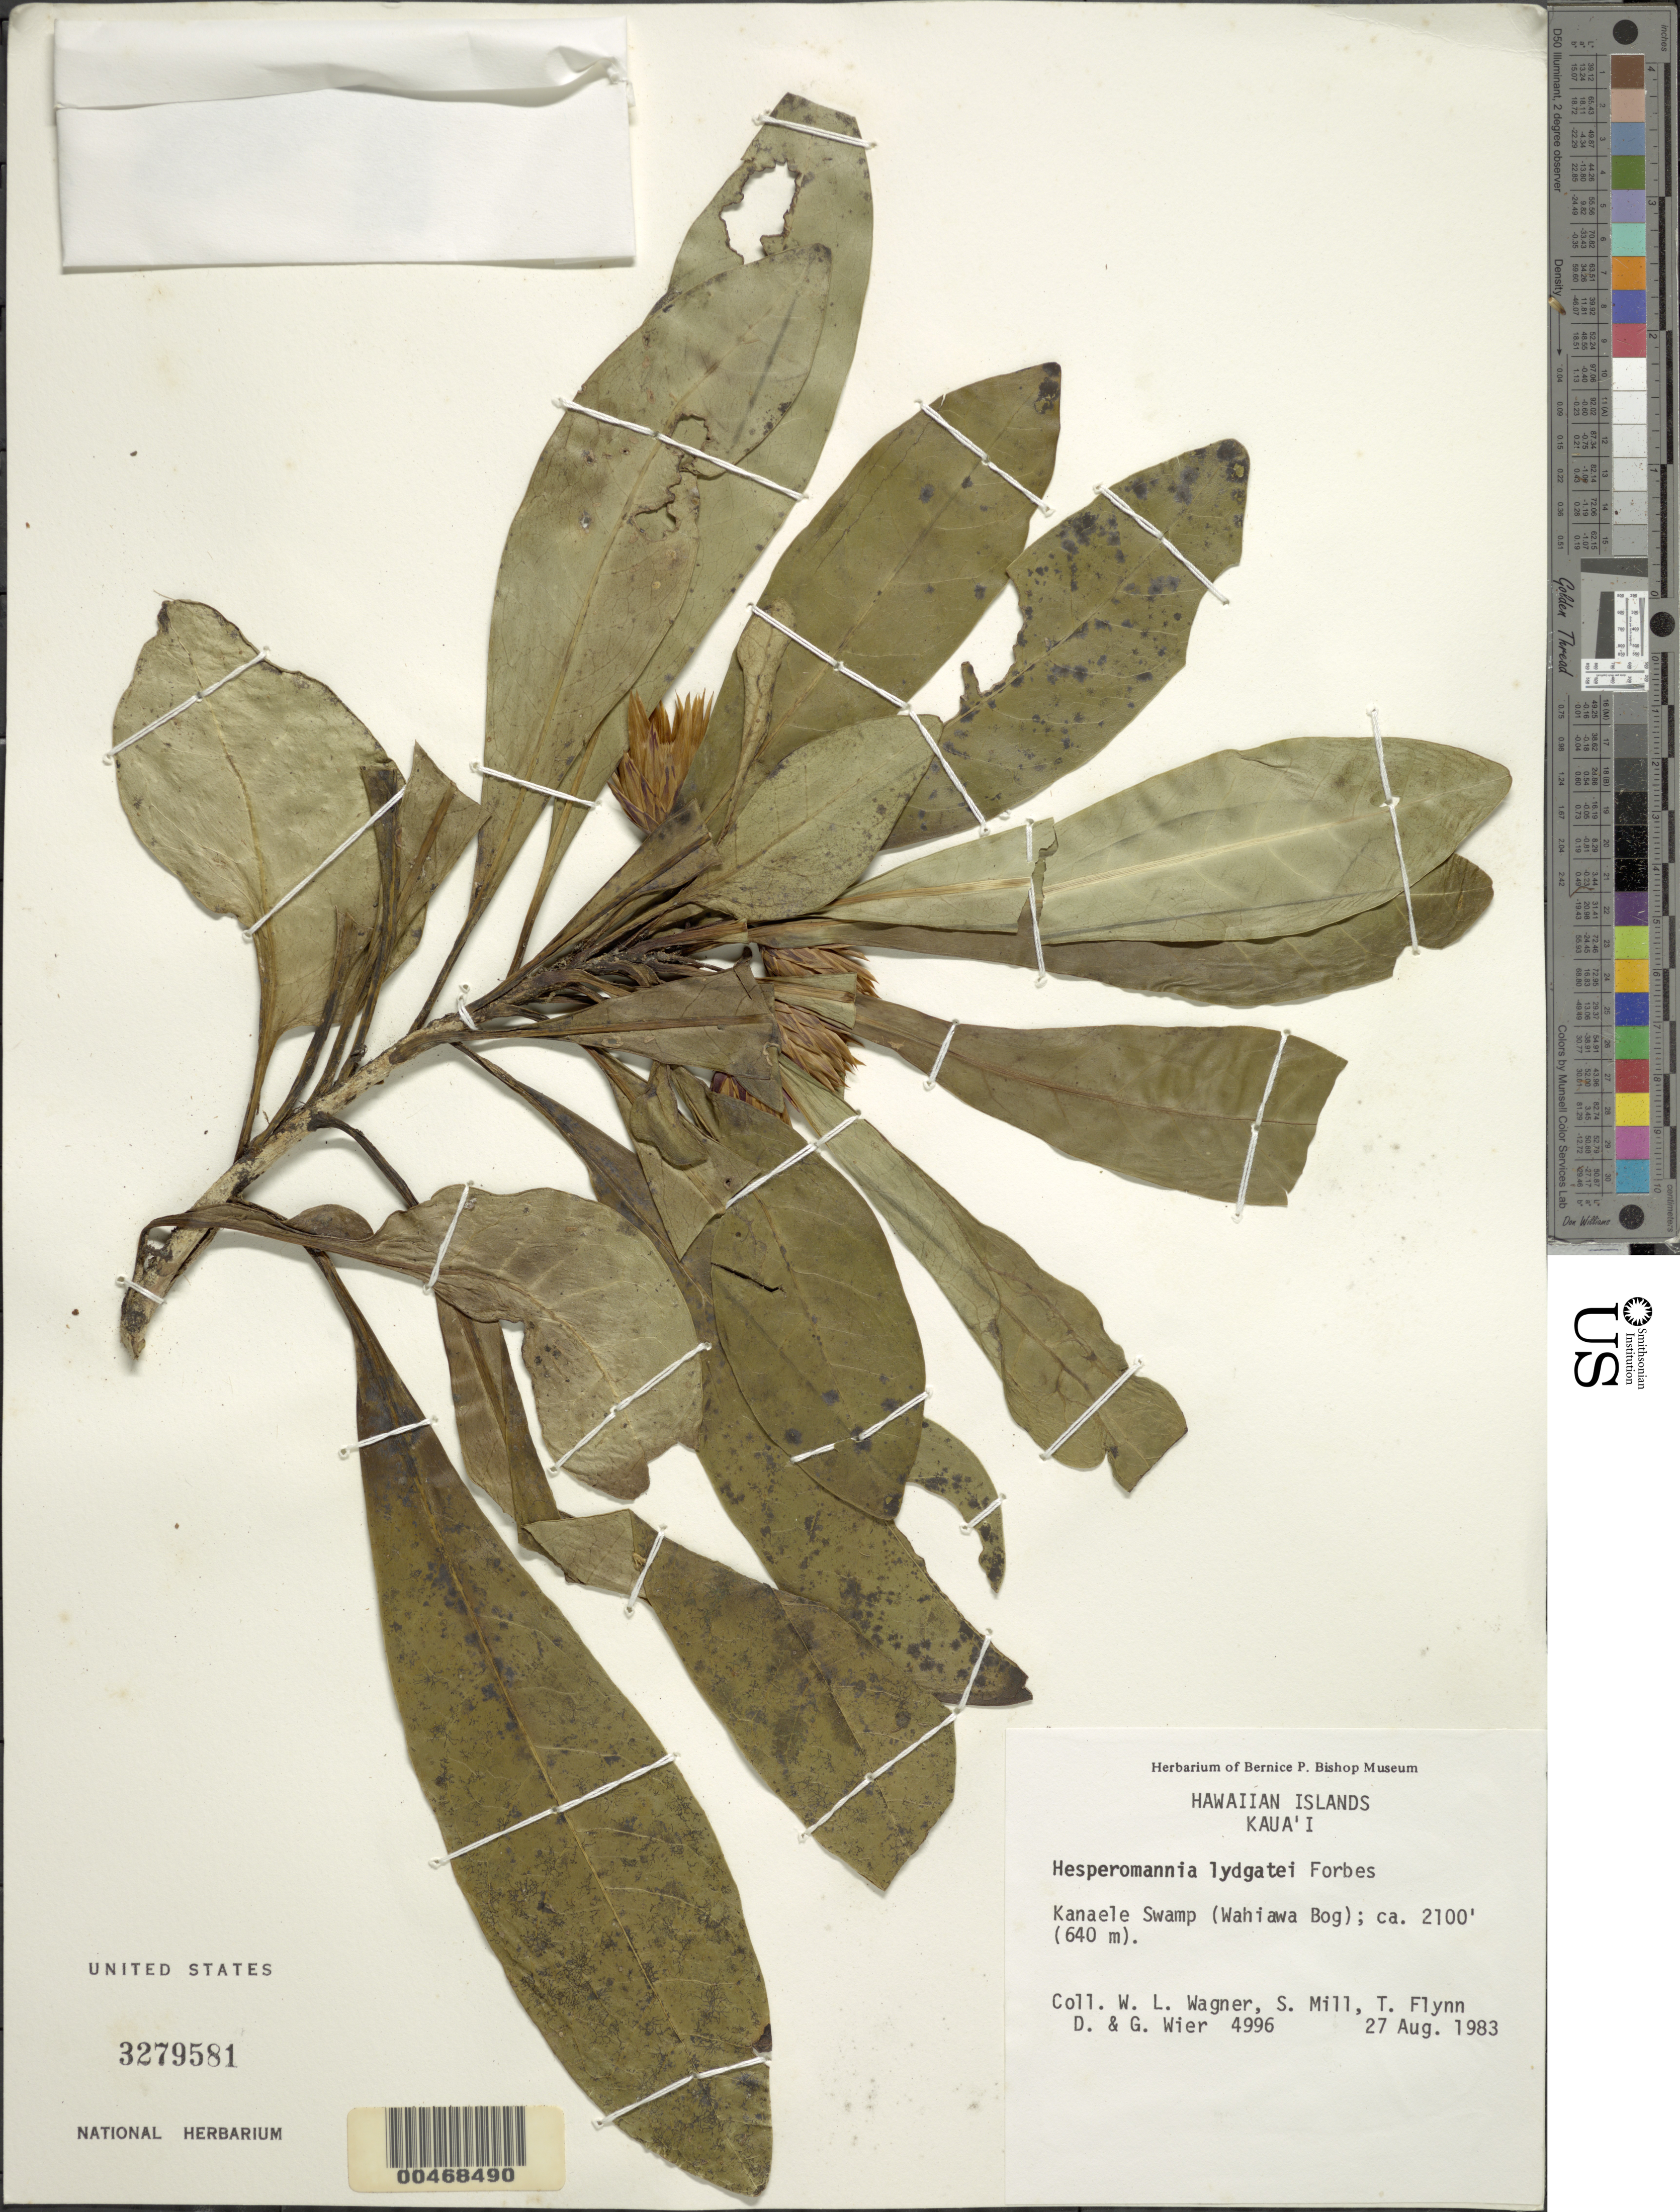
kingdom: Plantae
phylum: Tracheophyta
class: Magnoliopsida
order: Asterales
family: Asteraceae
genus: Hesperomannia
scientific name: Hesperomannia lydgatei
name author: Forbes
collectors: W. L. Wagner et al.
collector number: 4996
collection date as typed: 27 Aug 1983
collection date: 1983-08-27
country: United States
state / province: Hawaii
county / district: Kauai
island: Kaua'i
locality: Kanaele Swamp (Wahiawa Bog)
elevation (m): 640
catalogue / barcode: US 3279581